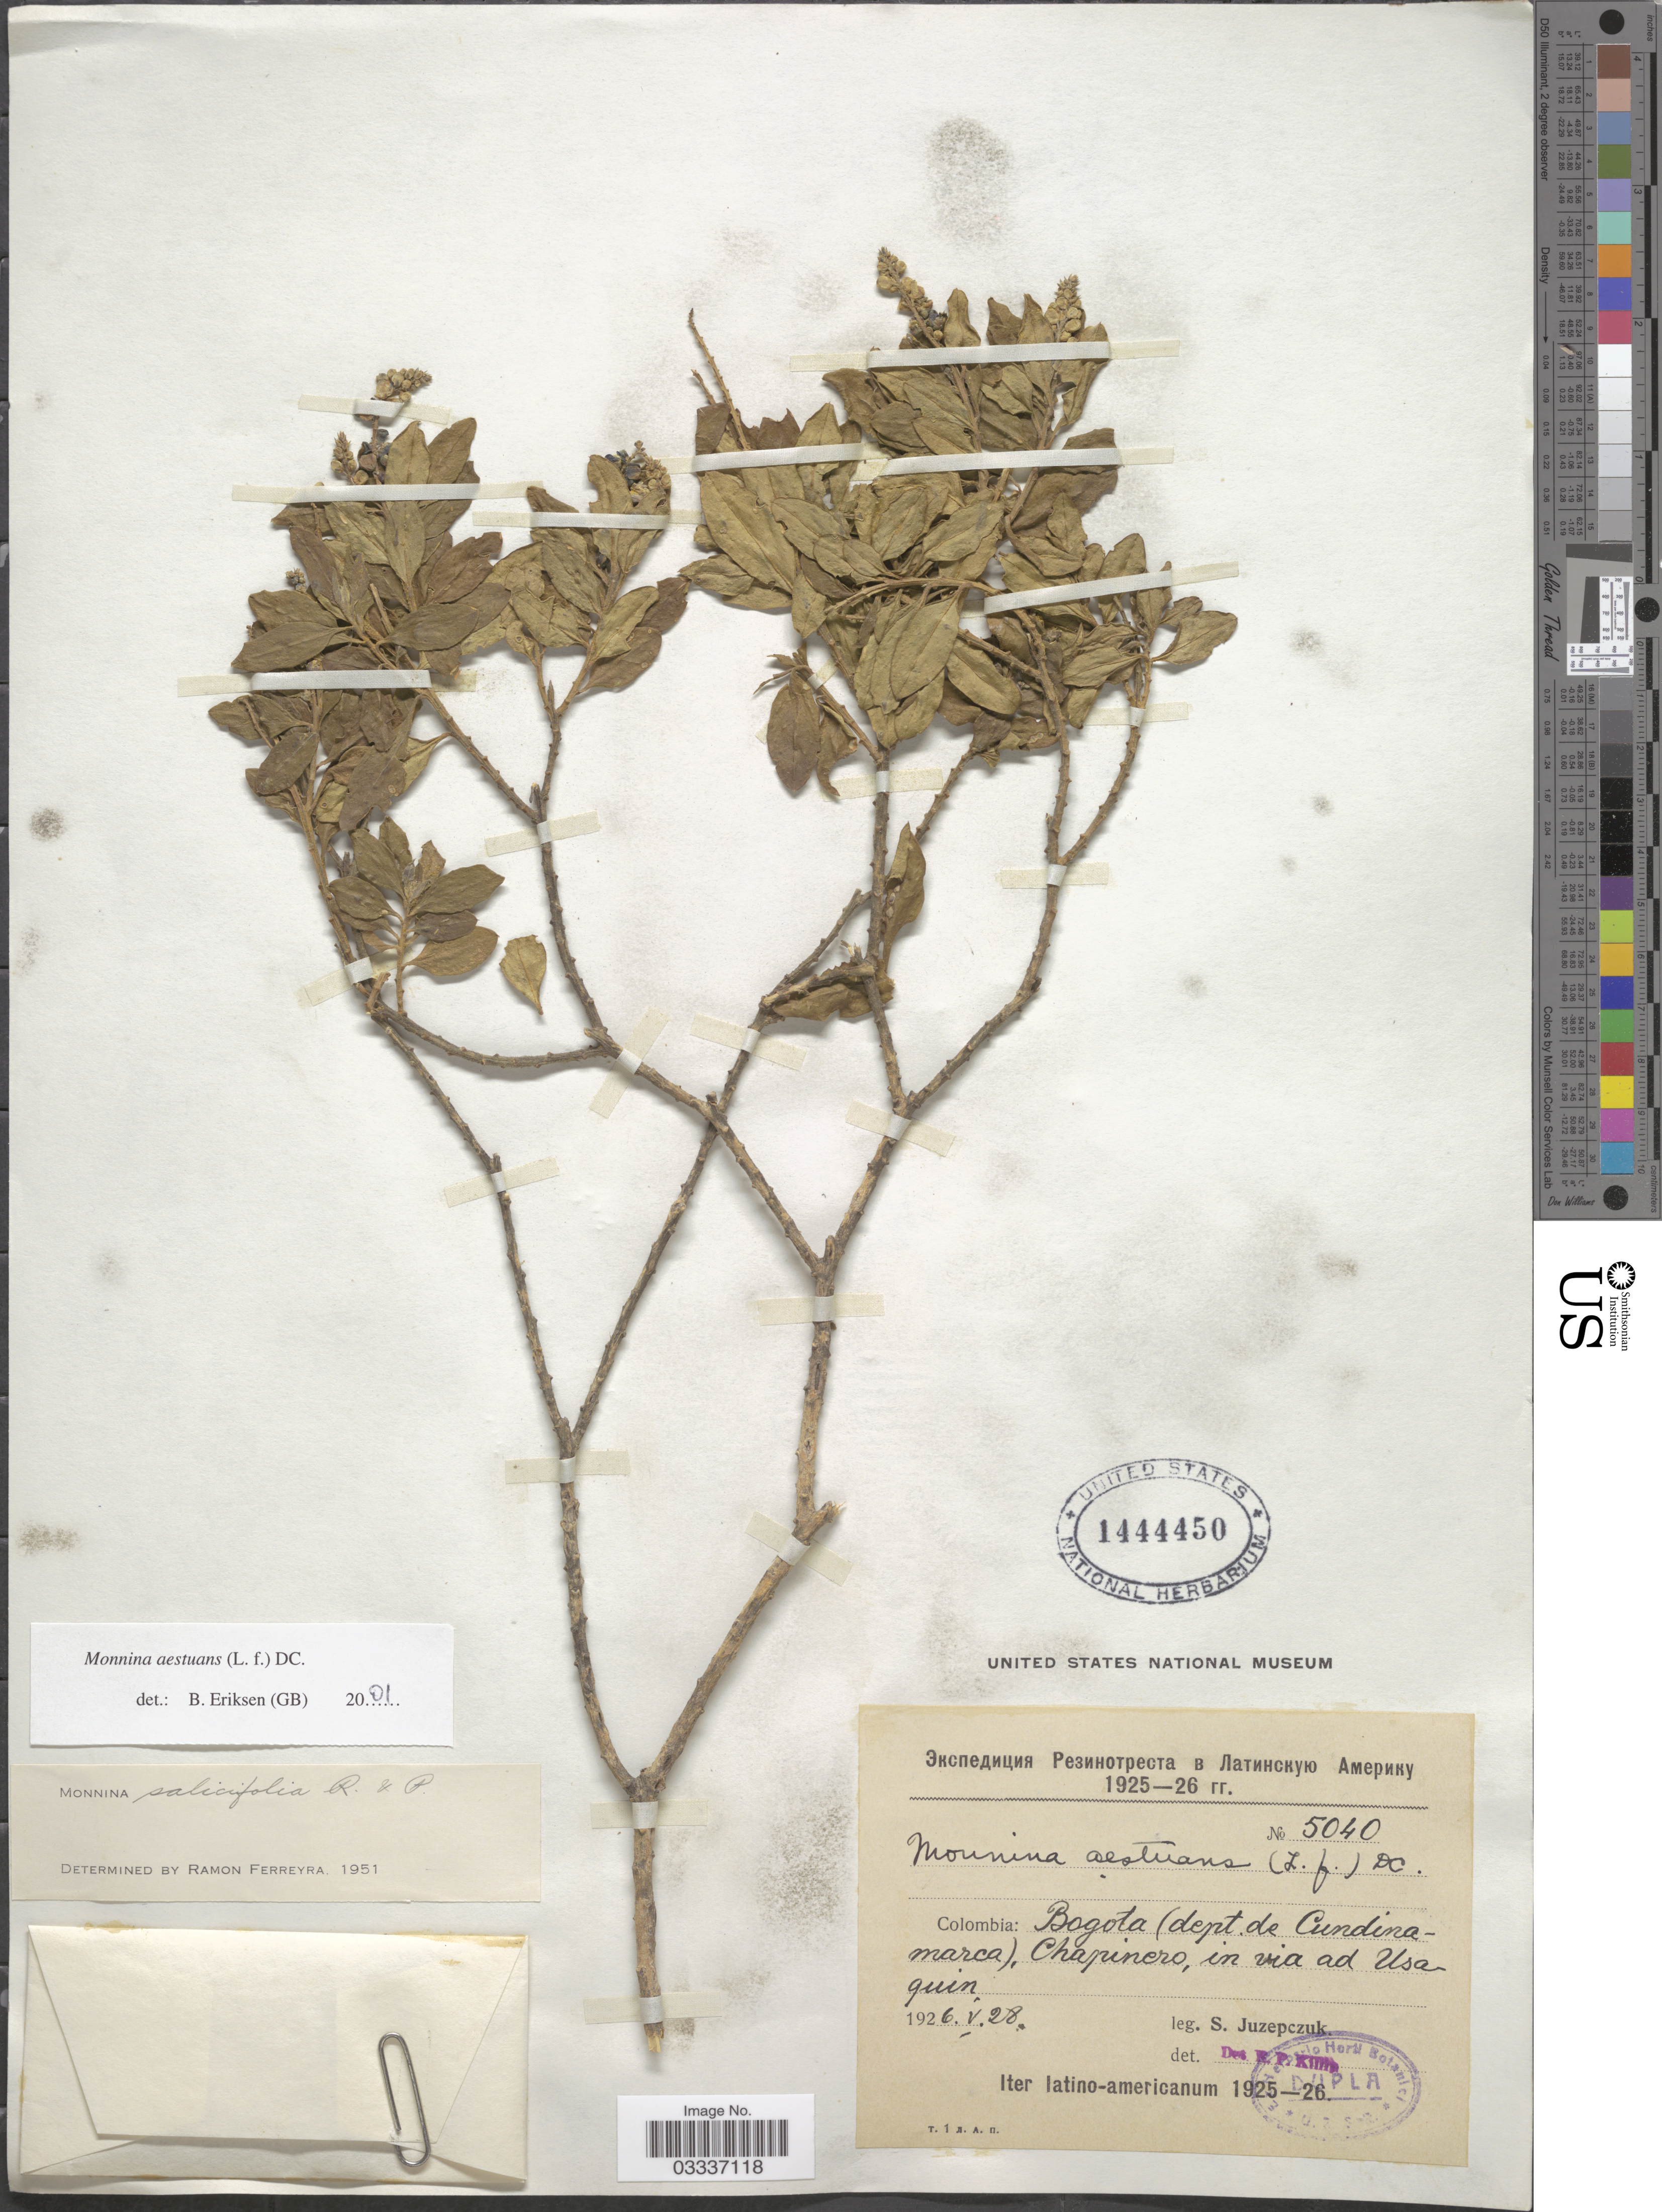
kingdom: Plantae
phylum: Tracheophyta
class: Magnoliopsida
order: Fabales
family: Polygalaceae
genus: Monnina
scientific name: Monnina aestuans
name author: (L. f.) DC.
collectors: S. V. Juzepczuk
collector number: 5040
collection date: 1926-05-28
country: Colombia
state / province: Cundinamarca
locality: Bogota (dept. de Cundinamarca), Chapinero, in via ad Usaquin. Iter latino-americanum.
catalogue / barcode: US 1444450